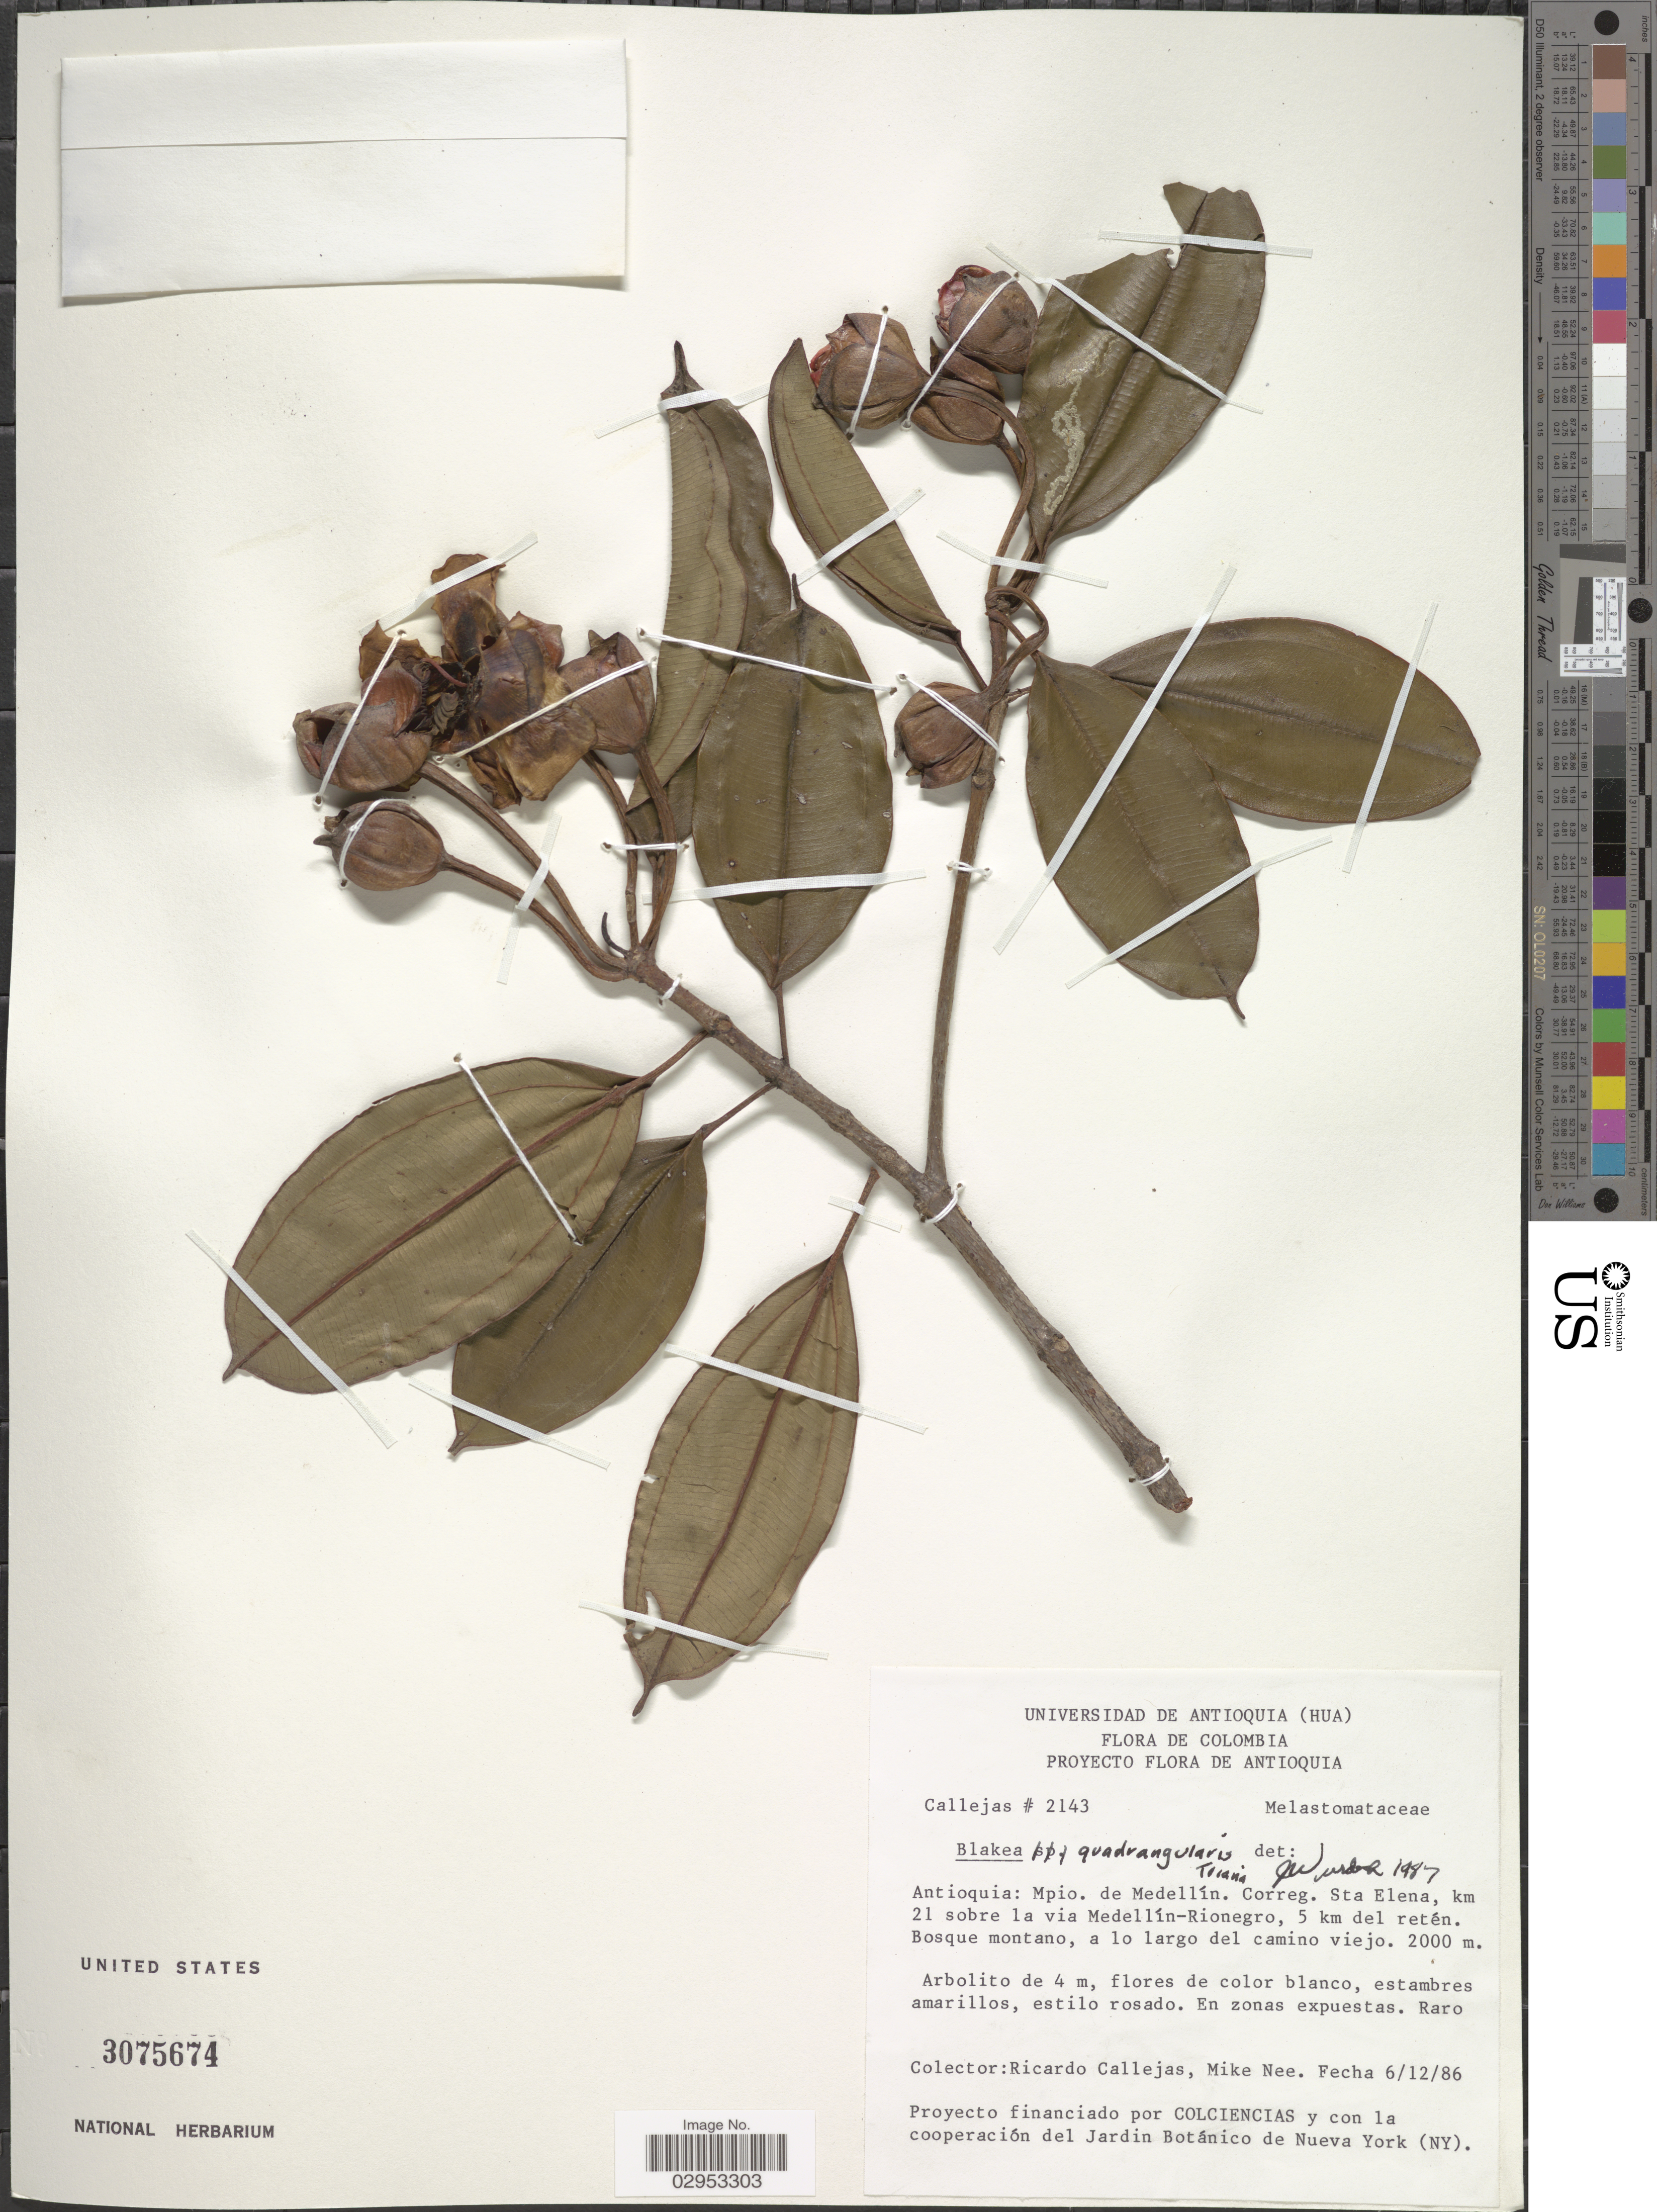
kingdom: Plantae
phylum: Tracheophyta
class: Magnoliopsida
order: Myrtales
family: Melastomataceae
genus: Blakea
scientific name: Blakea quadrangularis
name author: Triana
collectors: R. Callejas & M. Nee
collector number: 2143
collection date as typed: Transcribed d/m/y: 6/12/86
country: Colombia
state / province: Antioquia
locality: Mpio. de Medellín. Correg. Sta Elena, km 21 sobre la via Medellín-Rionegro, 5 km del retén.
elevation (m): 2000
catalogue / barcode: US 3075674